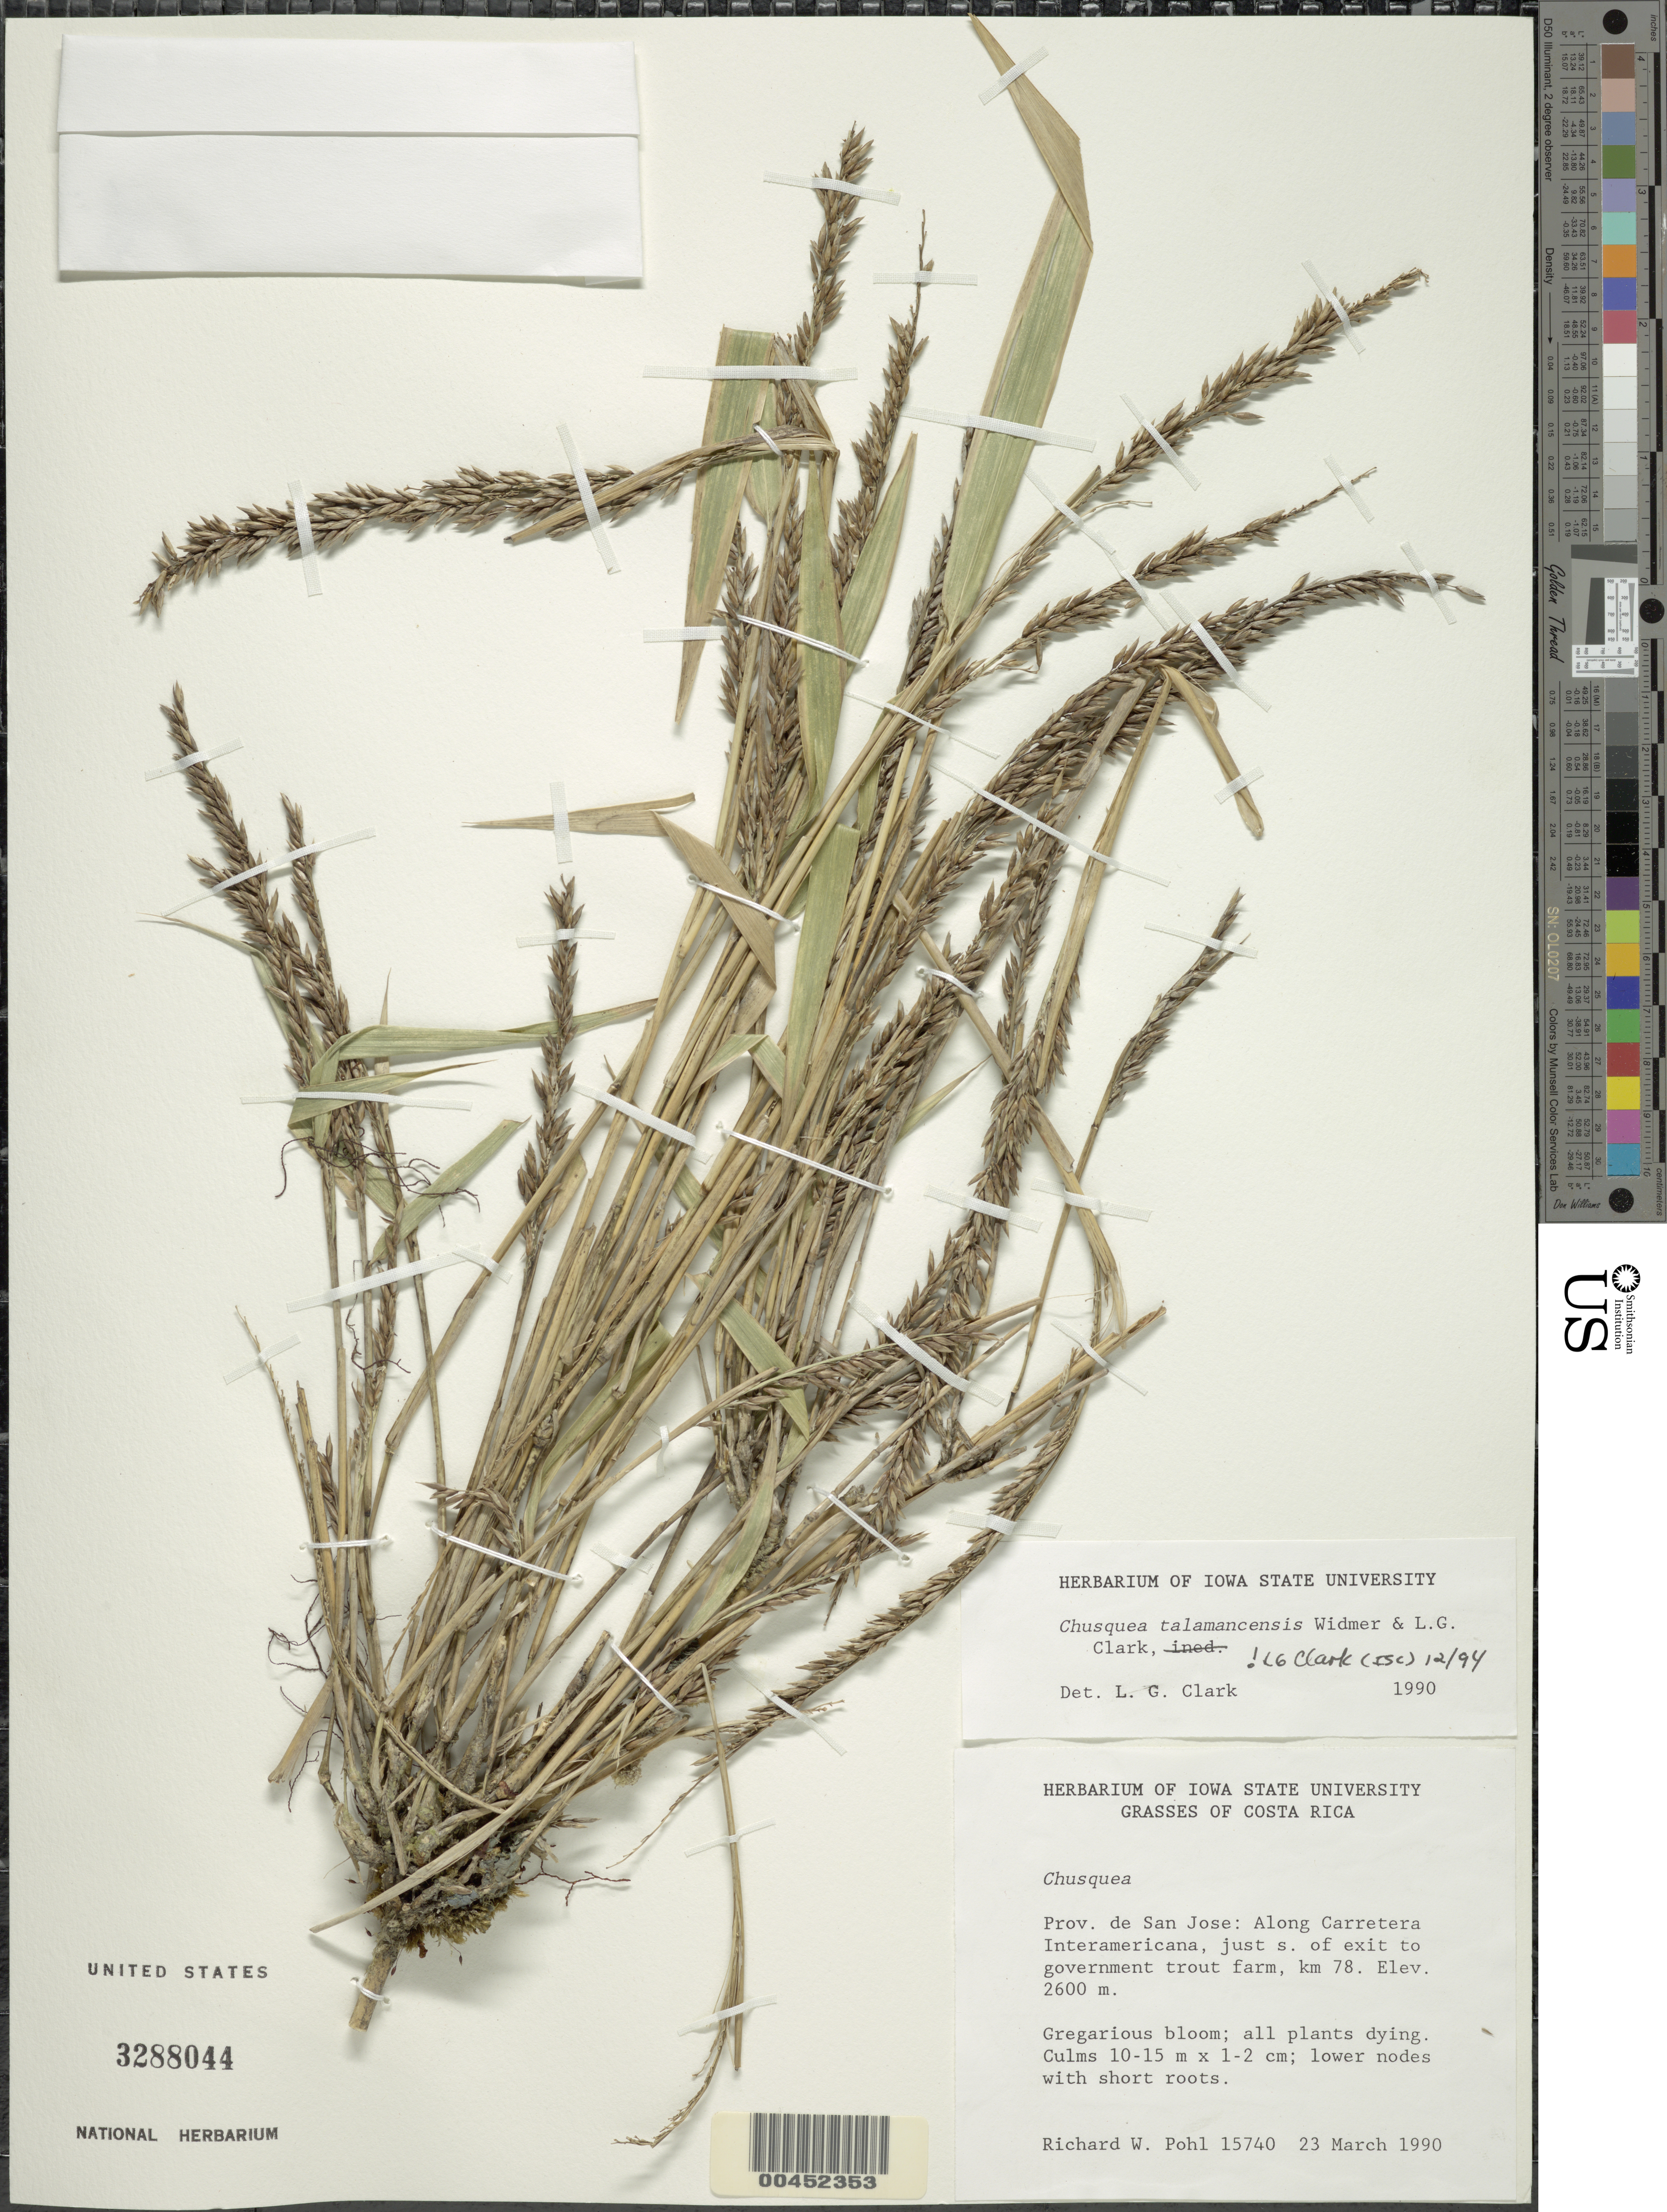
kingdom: Plantae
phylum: Tracheophyta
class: Liliopsida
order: Poales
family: Poaceae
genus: Chusquea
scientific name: Chusquea talamancensis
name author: Y. Widmer & L.G. Clark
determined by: Clark, Lynn G., (ISC), Iowa State University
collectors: R. W. Pohl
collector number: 15740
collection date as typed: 23 Mar 1990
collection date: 1990-03-23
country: Costa Rica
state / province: San José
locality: Along carretera interamericana, just s of exit to gov't. trout farm, km 78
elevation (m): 2600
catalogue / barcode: US 3288044